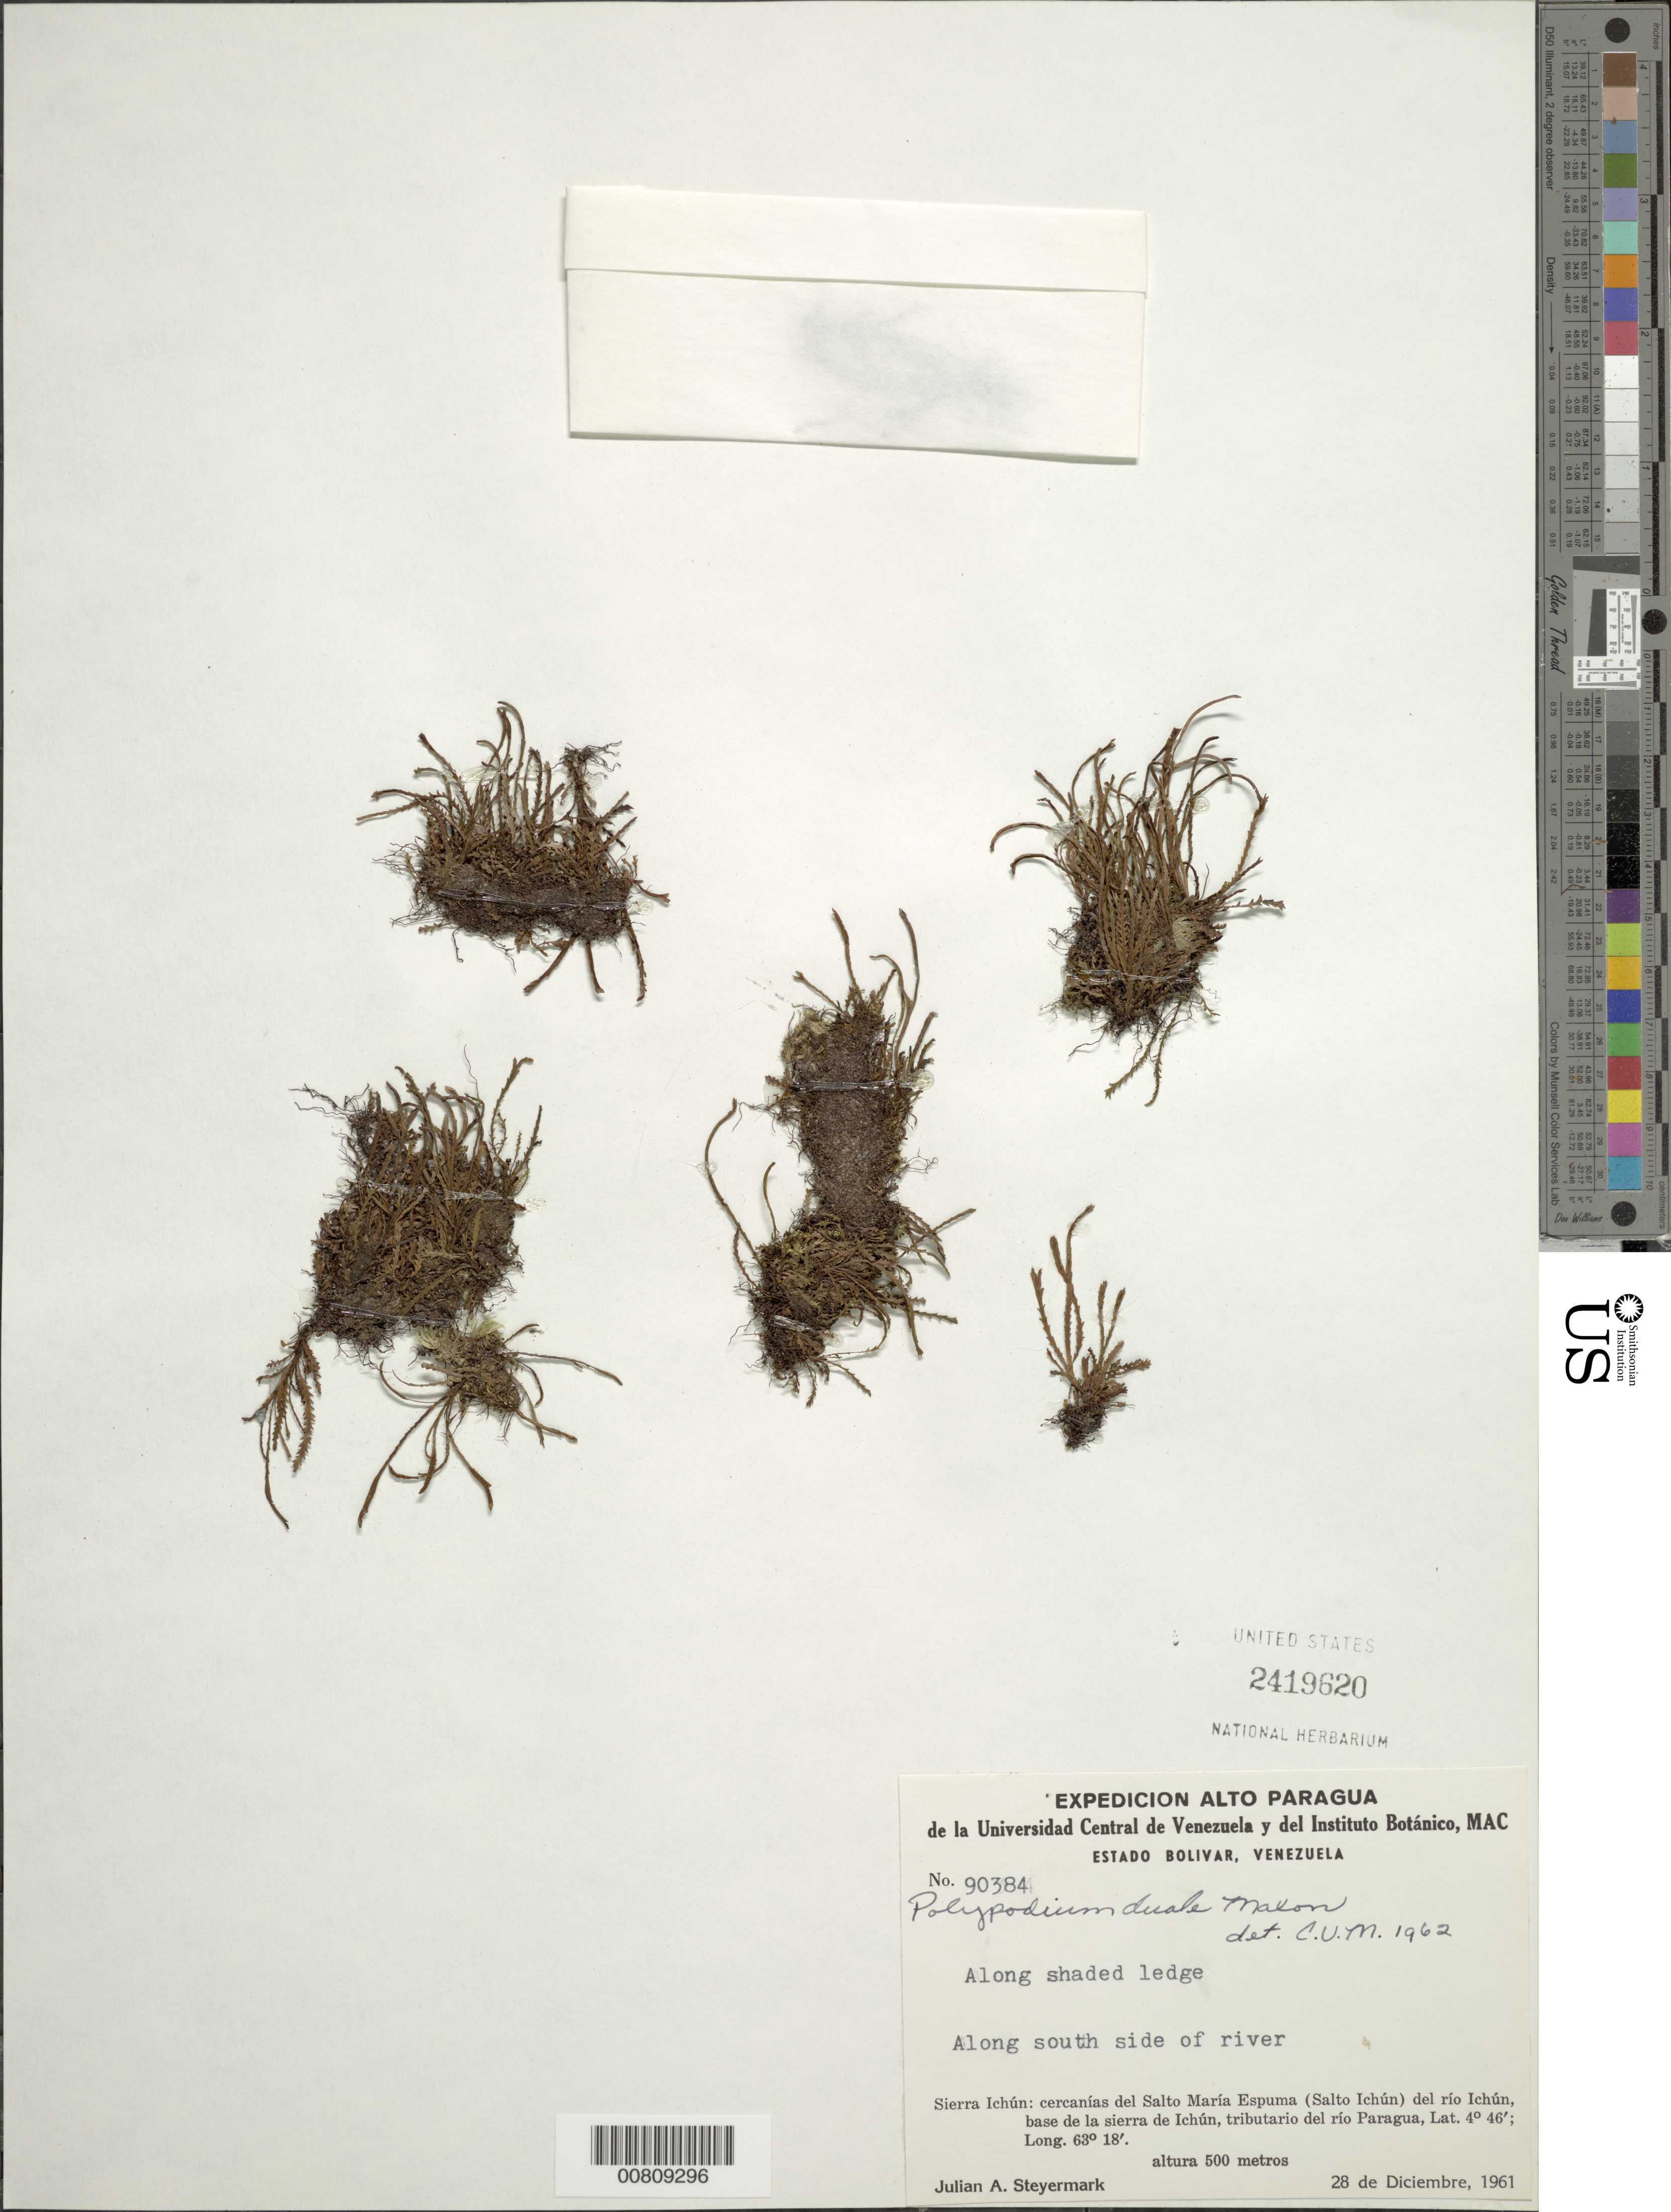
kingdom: Plantae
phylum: Tracheophyta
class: Polypodiopsida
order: Polypodiales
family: Polypodiaceae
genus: Cochlidium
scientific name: Cochlidium serrulatum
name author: (Sw.) L.E. Bishop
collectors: J. Steyermark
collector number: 90384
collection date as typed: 28-Dec-61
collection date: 1961-12-28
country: Venezuela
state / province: Bolívar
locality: Sierra Ichún, Salto María Espuma (Salto Ichún) del Río Ichún (tributary of río Paragua), base de la sierra de Ichún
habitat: Along S side of river, shaded ledge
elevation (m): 500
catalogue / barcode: US 2419620